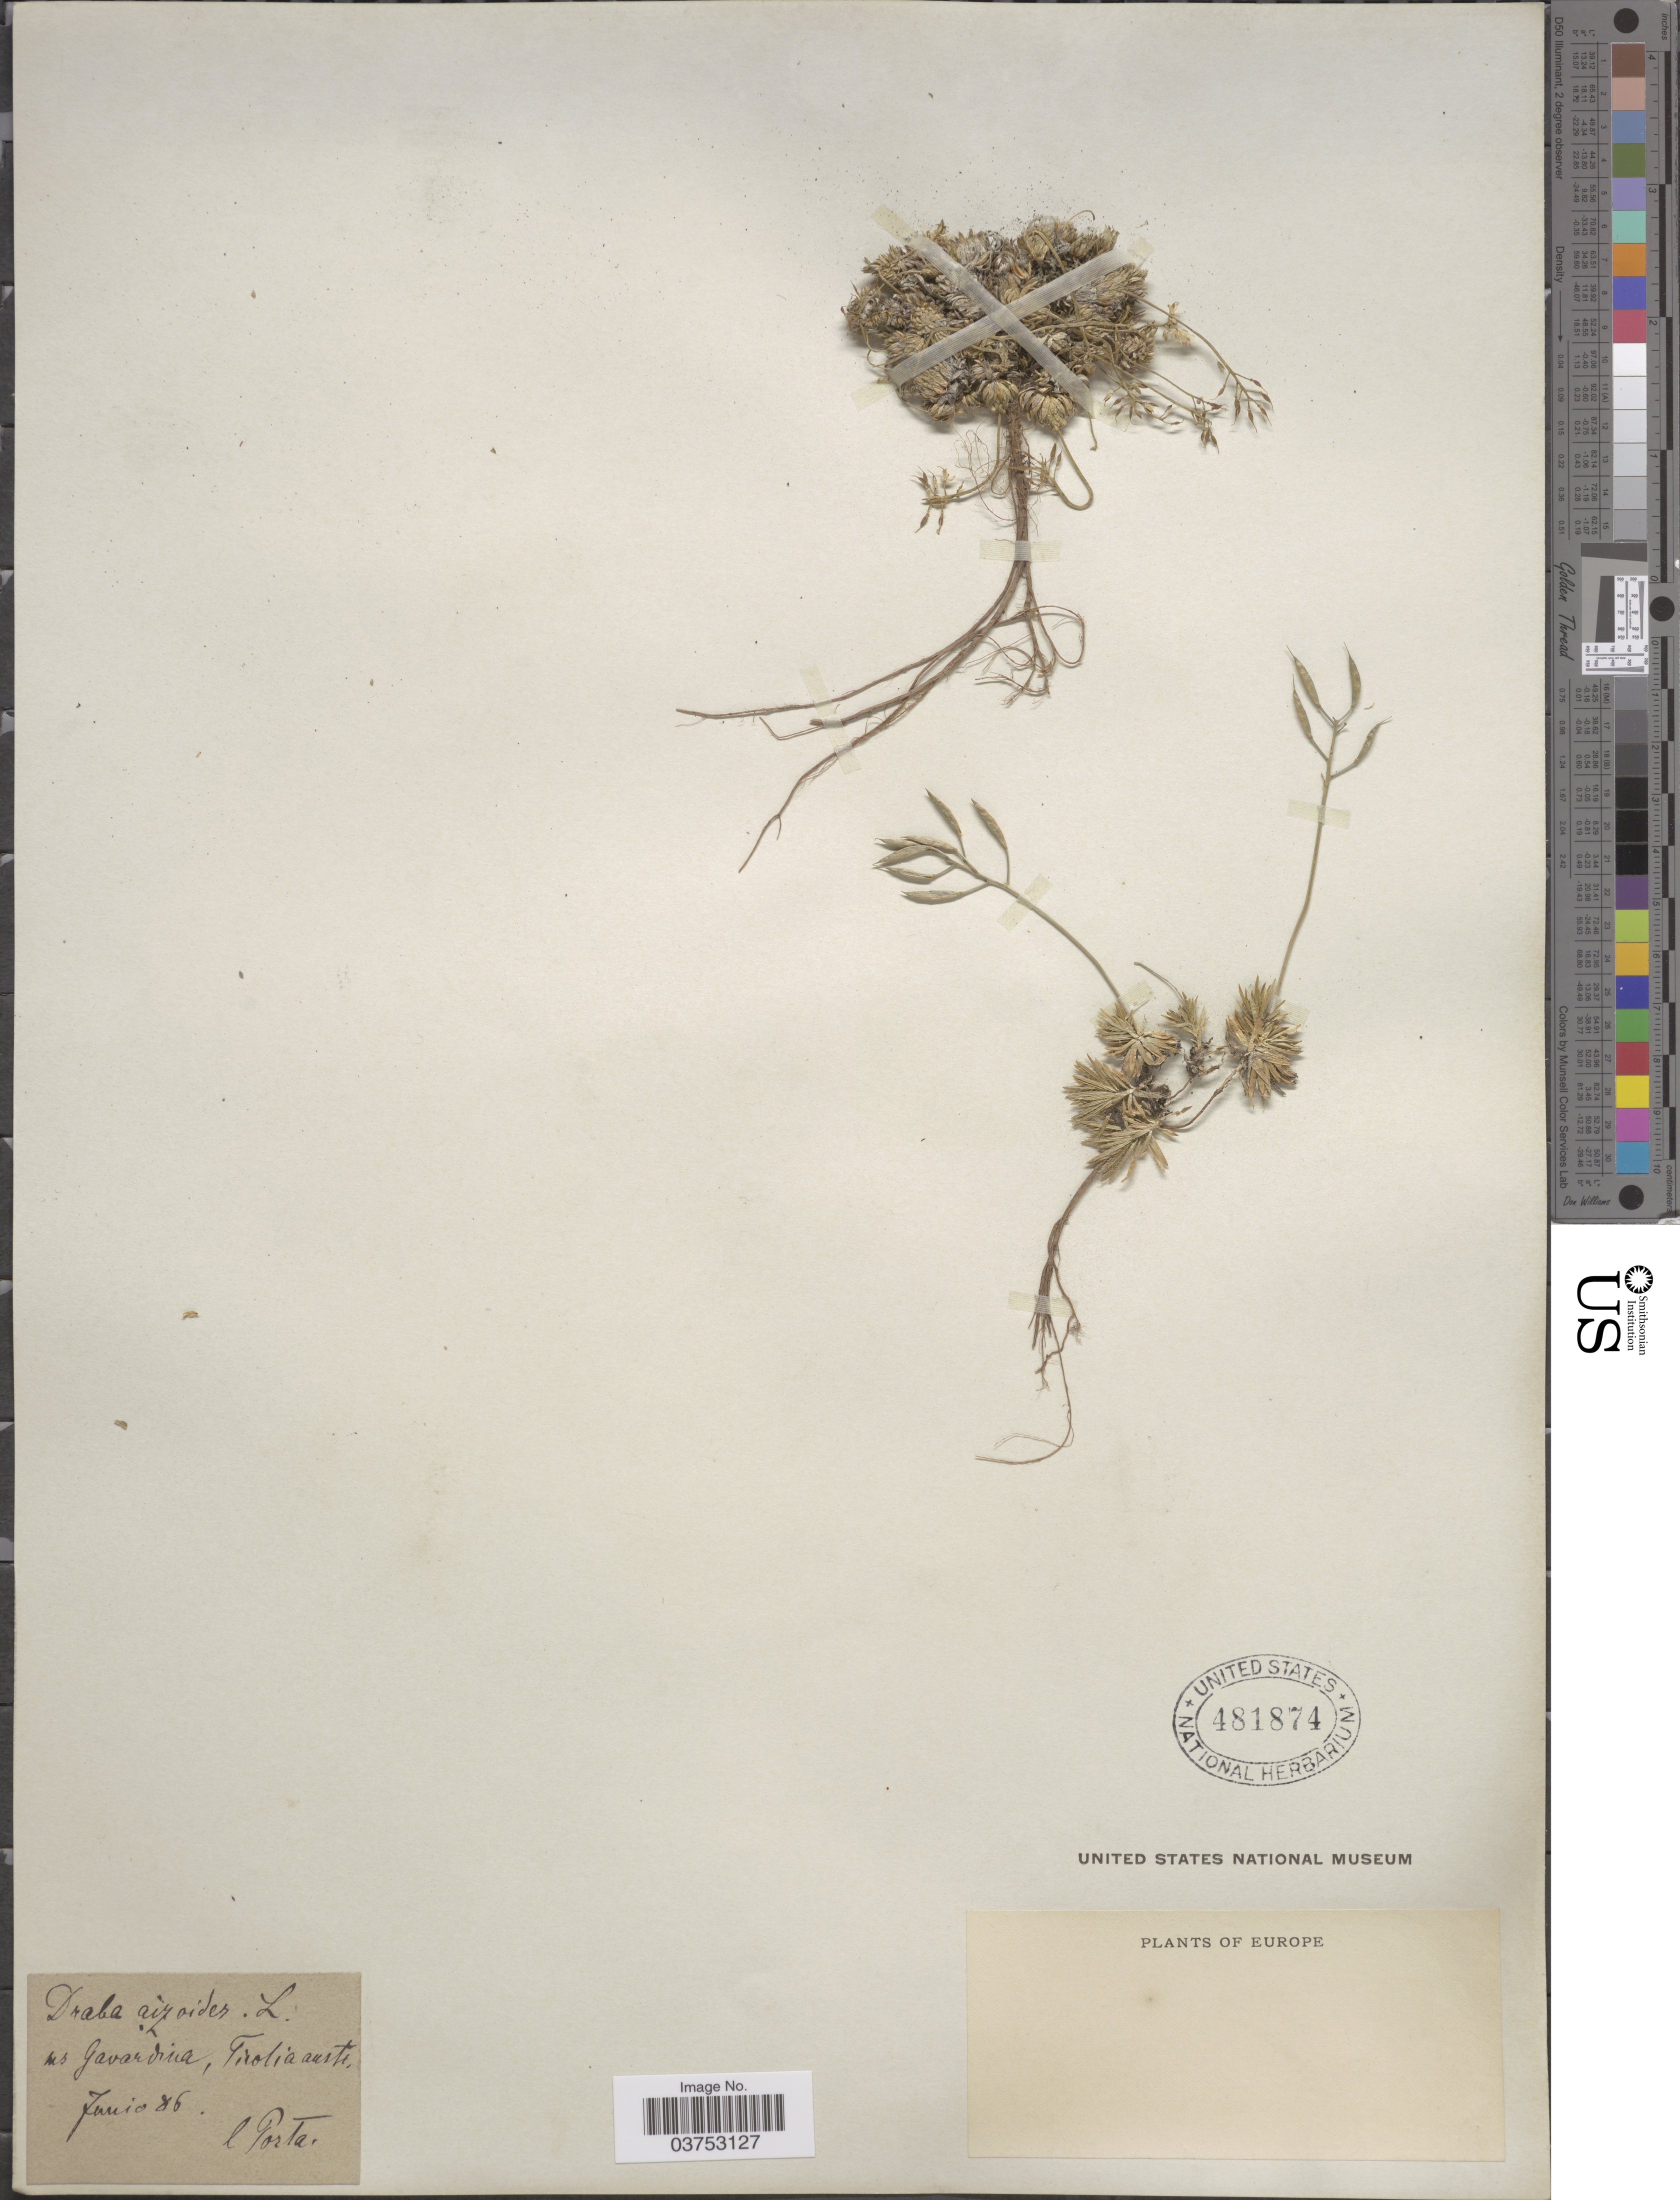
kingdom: Plantae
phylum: Tracheophyta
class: Magnoliopsida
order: Brassicales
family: Brassicaceae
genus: Draba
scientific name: Draba aizoides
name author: L.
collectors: -- Porta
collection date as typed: Transcribed d/m/y: /6/86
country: Italy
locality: Europe. Ms [interpreted] Gavardina, Tirolia austr.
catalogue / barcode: US 481874